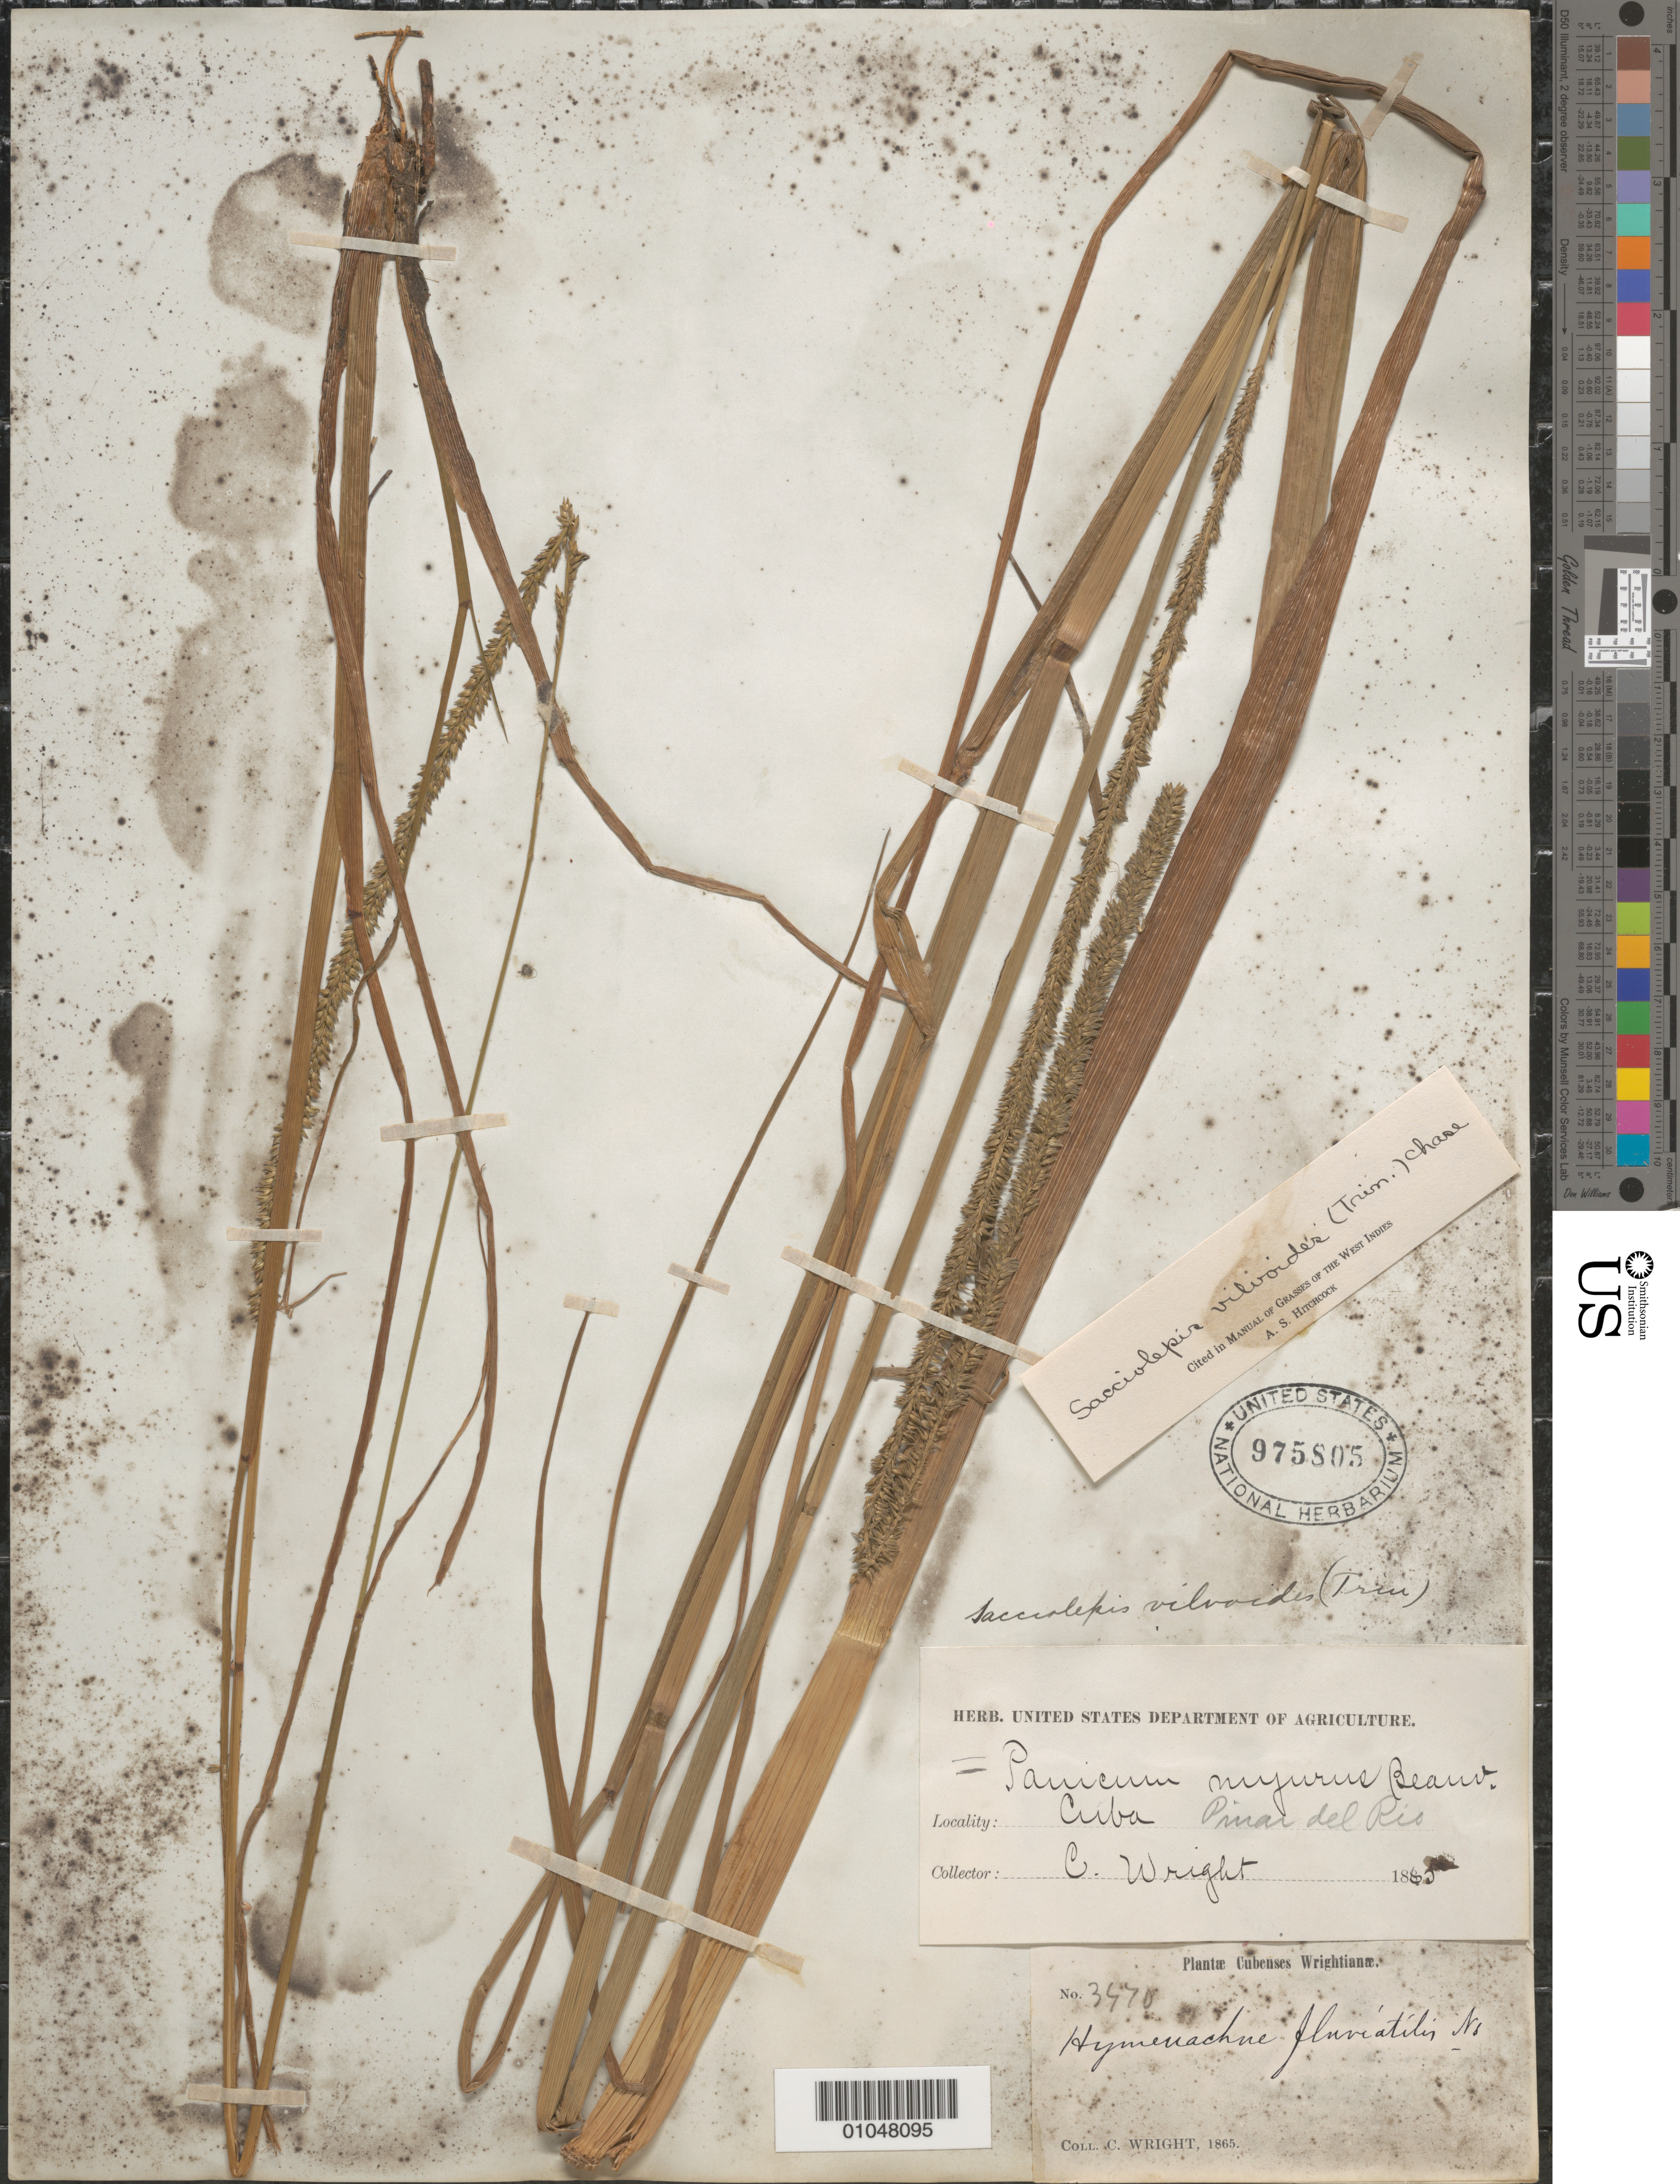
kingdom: Plantae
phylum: Tracheophyta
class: Liliopsida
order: Poales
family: Poaceae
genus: Sacciolepis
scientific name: Sacciolepis vilvoides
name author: (Trin.) Chase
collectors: C. Wright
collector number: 3470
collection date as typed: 1865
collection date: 1865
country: Cuba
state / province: Pinar del Rio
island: Cuba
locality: Pinar del Rio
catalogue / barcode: US 975805